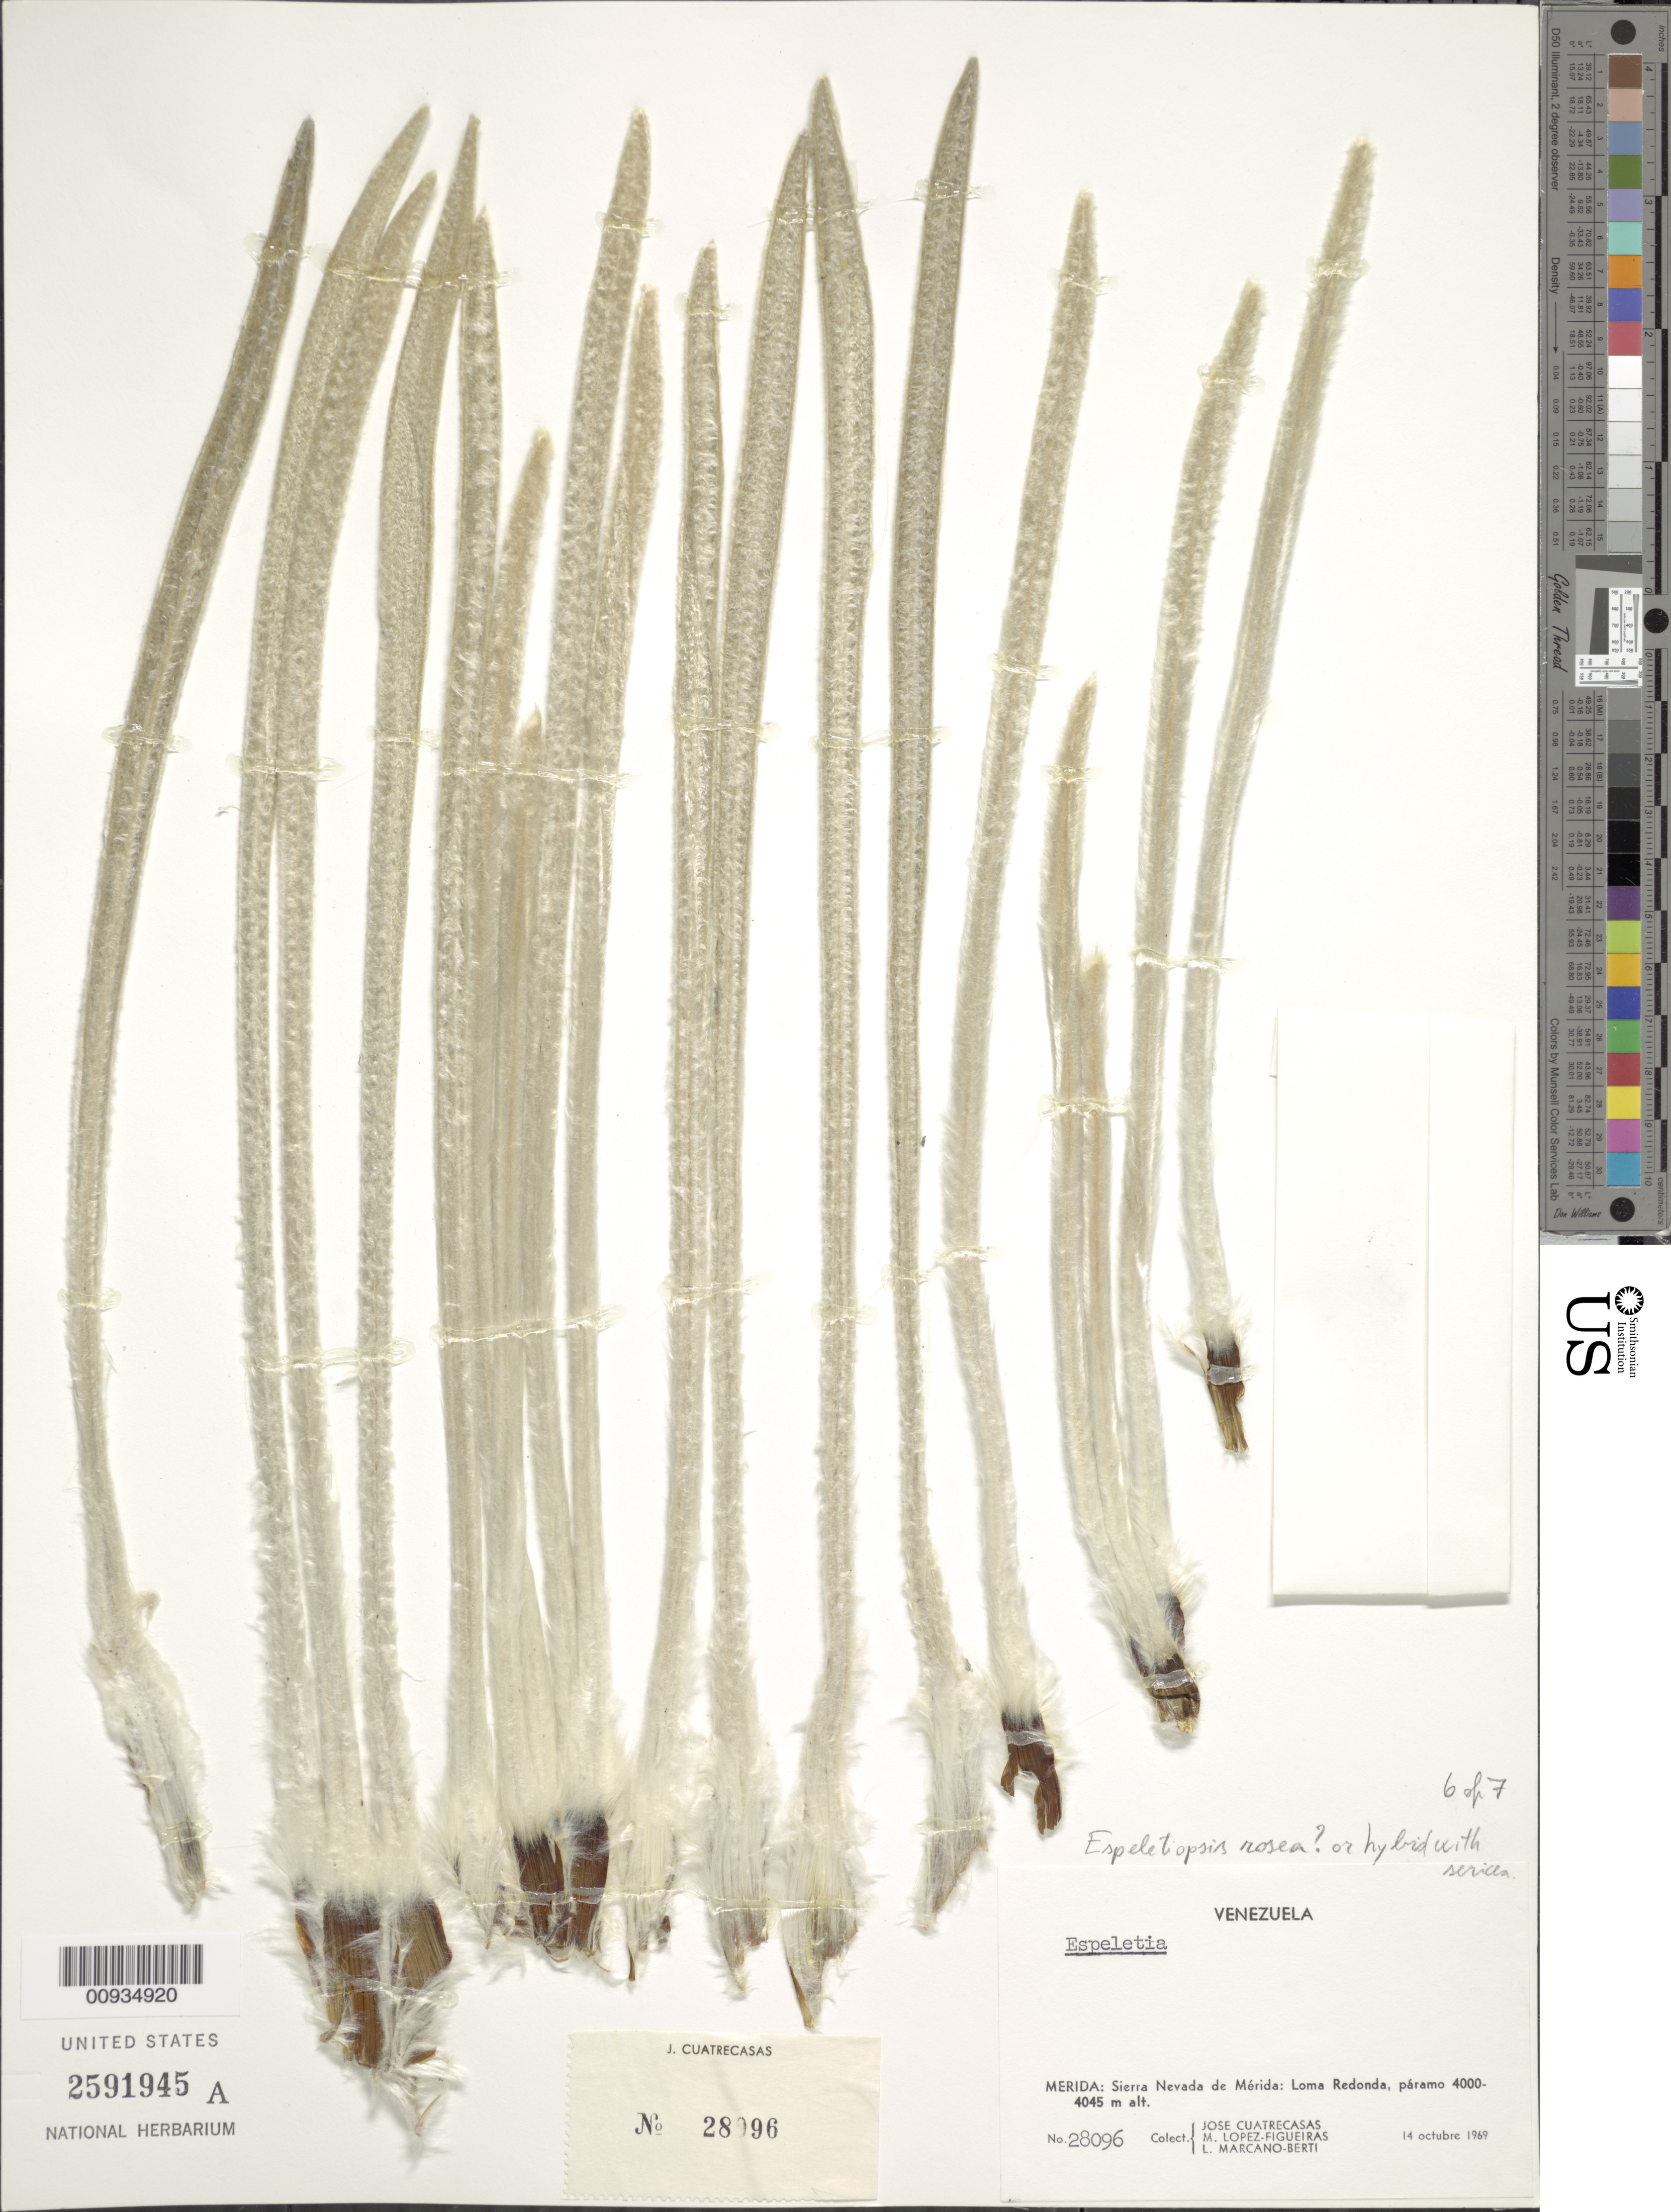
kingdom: Plantae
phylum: Tracheophyta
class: Magnoliopsida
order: Asterales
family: Asteraceae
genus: Espeletiopsis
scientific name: Espeletiopsis rosea comb. ined.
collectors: J. Cuatrecasas, M. López Figueiras & L. Marcano-Berti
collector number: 28096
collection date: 1969-10-14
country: Venezuela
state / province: Mérida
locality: Sierra Nevada de Merida, Loma Redonda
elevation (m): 4000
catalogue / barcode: US 2591945A